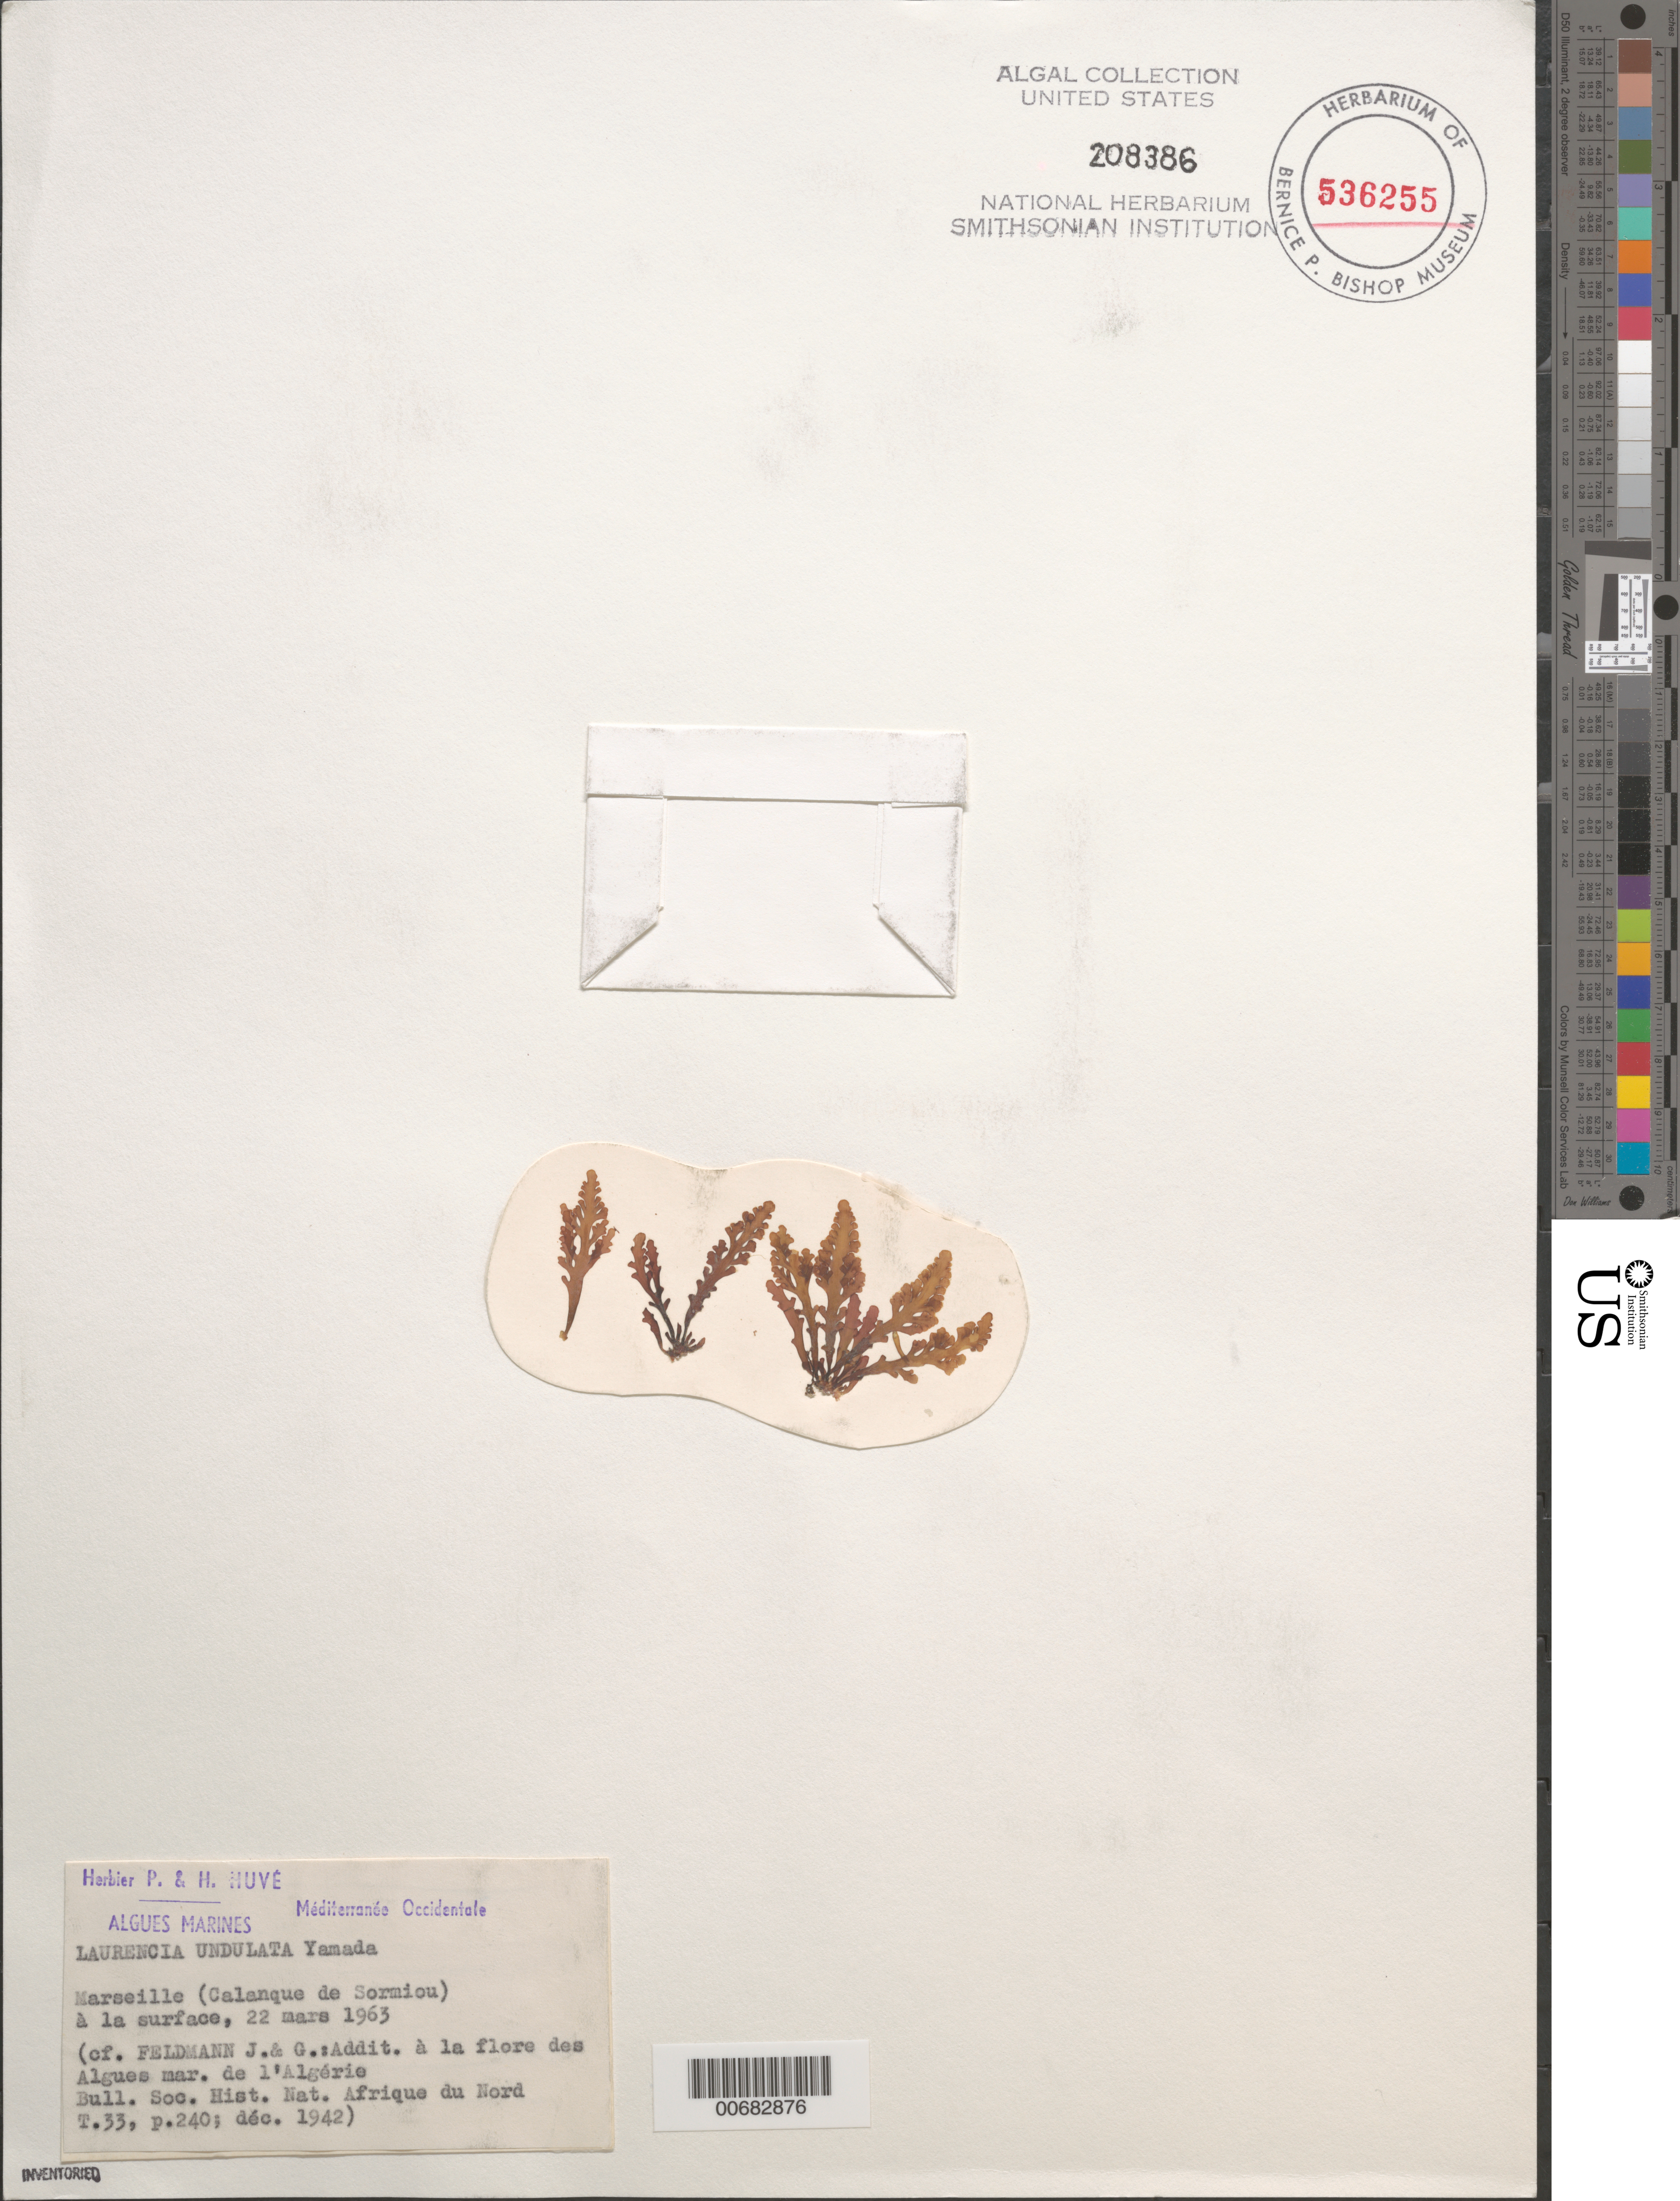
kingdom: Plantae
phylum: Rhodophyta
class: Florideophyceae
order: Ceramiales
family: Rhodomelaceae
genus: Laurencia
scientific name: Laurencia undulata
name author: Yamada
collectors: P. Huve & H. Huve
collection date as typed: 22 Mar 1963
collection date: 1963-03-22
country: France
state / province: Provence-Alpes-Côte d'Azur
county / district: Bouches-du-Rhône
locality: Marseille, Calanque de Sormiou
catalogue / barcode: US 208386